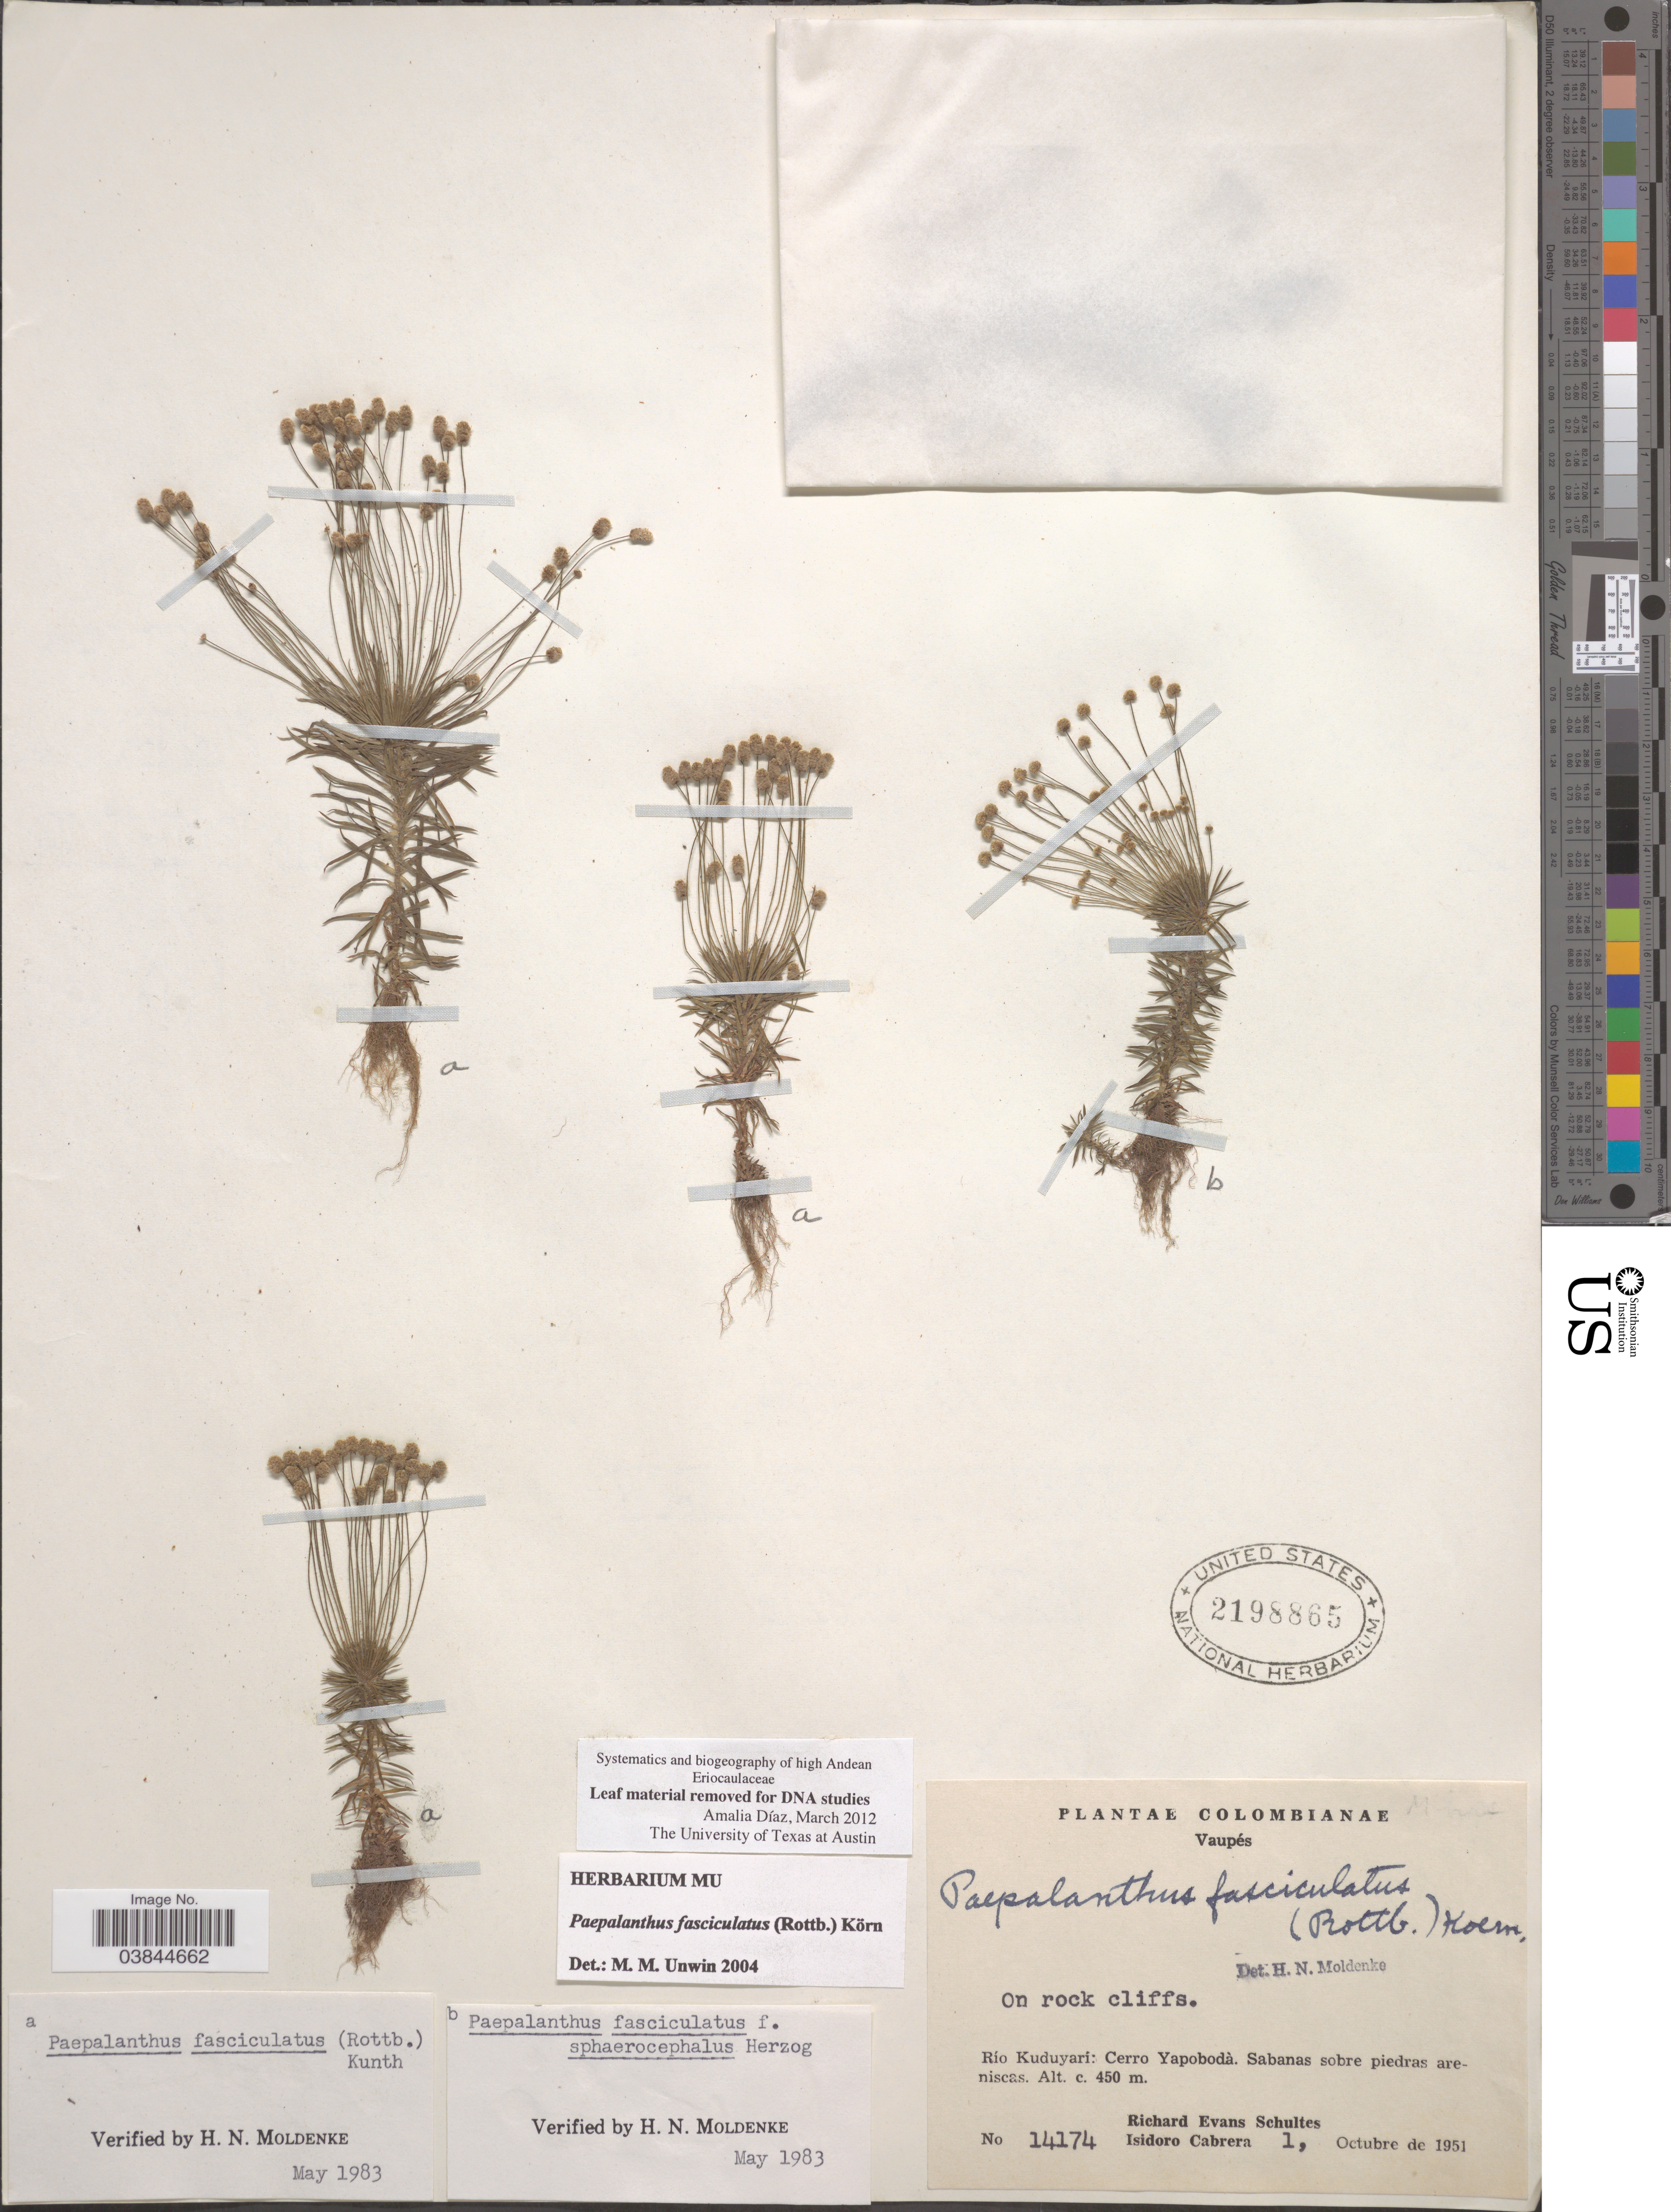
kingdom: Plantae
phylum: Tracheophyta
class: Liliopsida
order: Poales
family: Eriocaulaceae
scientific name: Giuliettia fasciculata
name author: (Rottb.) Andrino & Sano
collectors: R. E. Schultes & I. Cabrera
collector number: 14174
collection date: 1951-10-01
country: Colombia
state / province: Vaupés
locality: Río Kuduyari: Cerro Yapobodà.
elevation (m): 450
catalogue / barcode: US 2198865